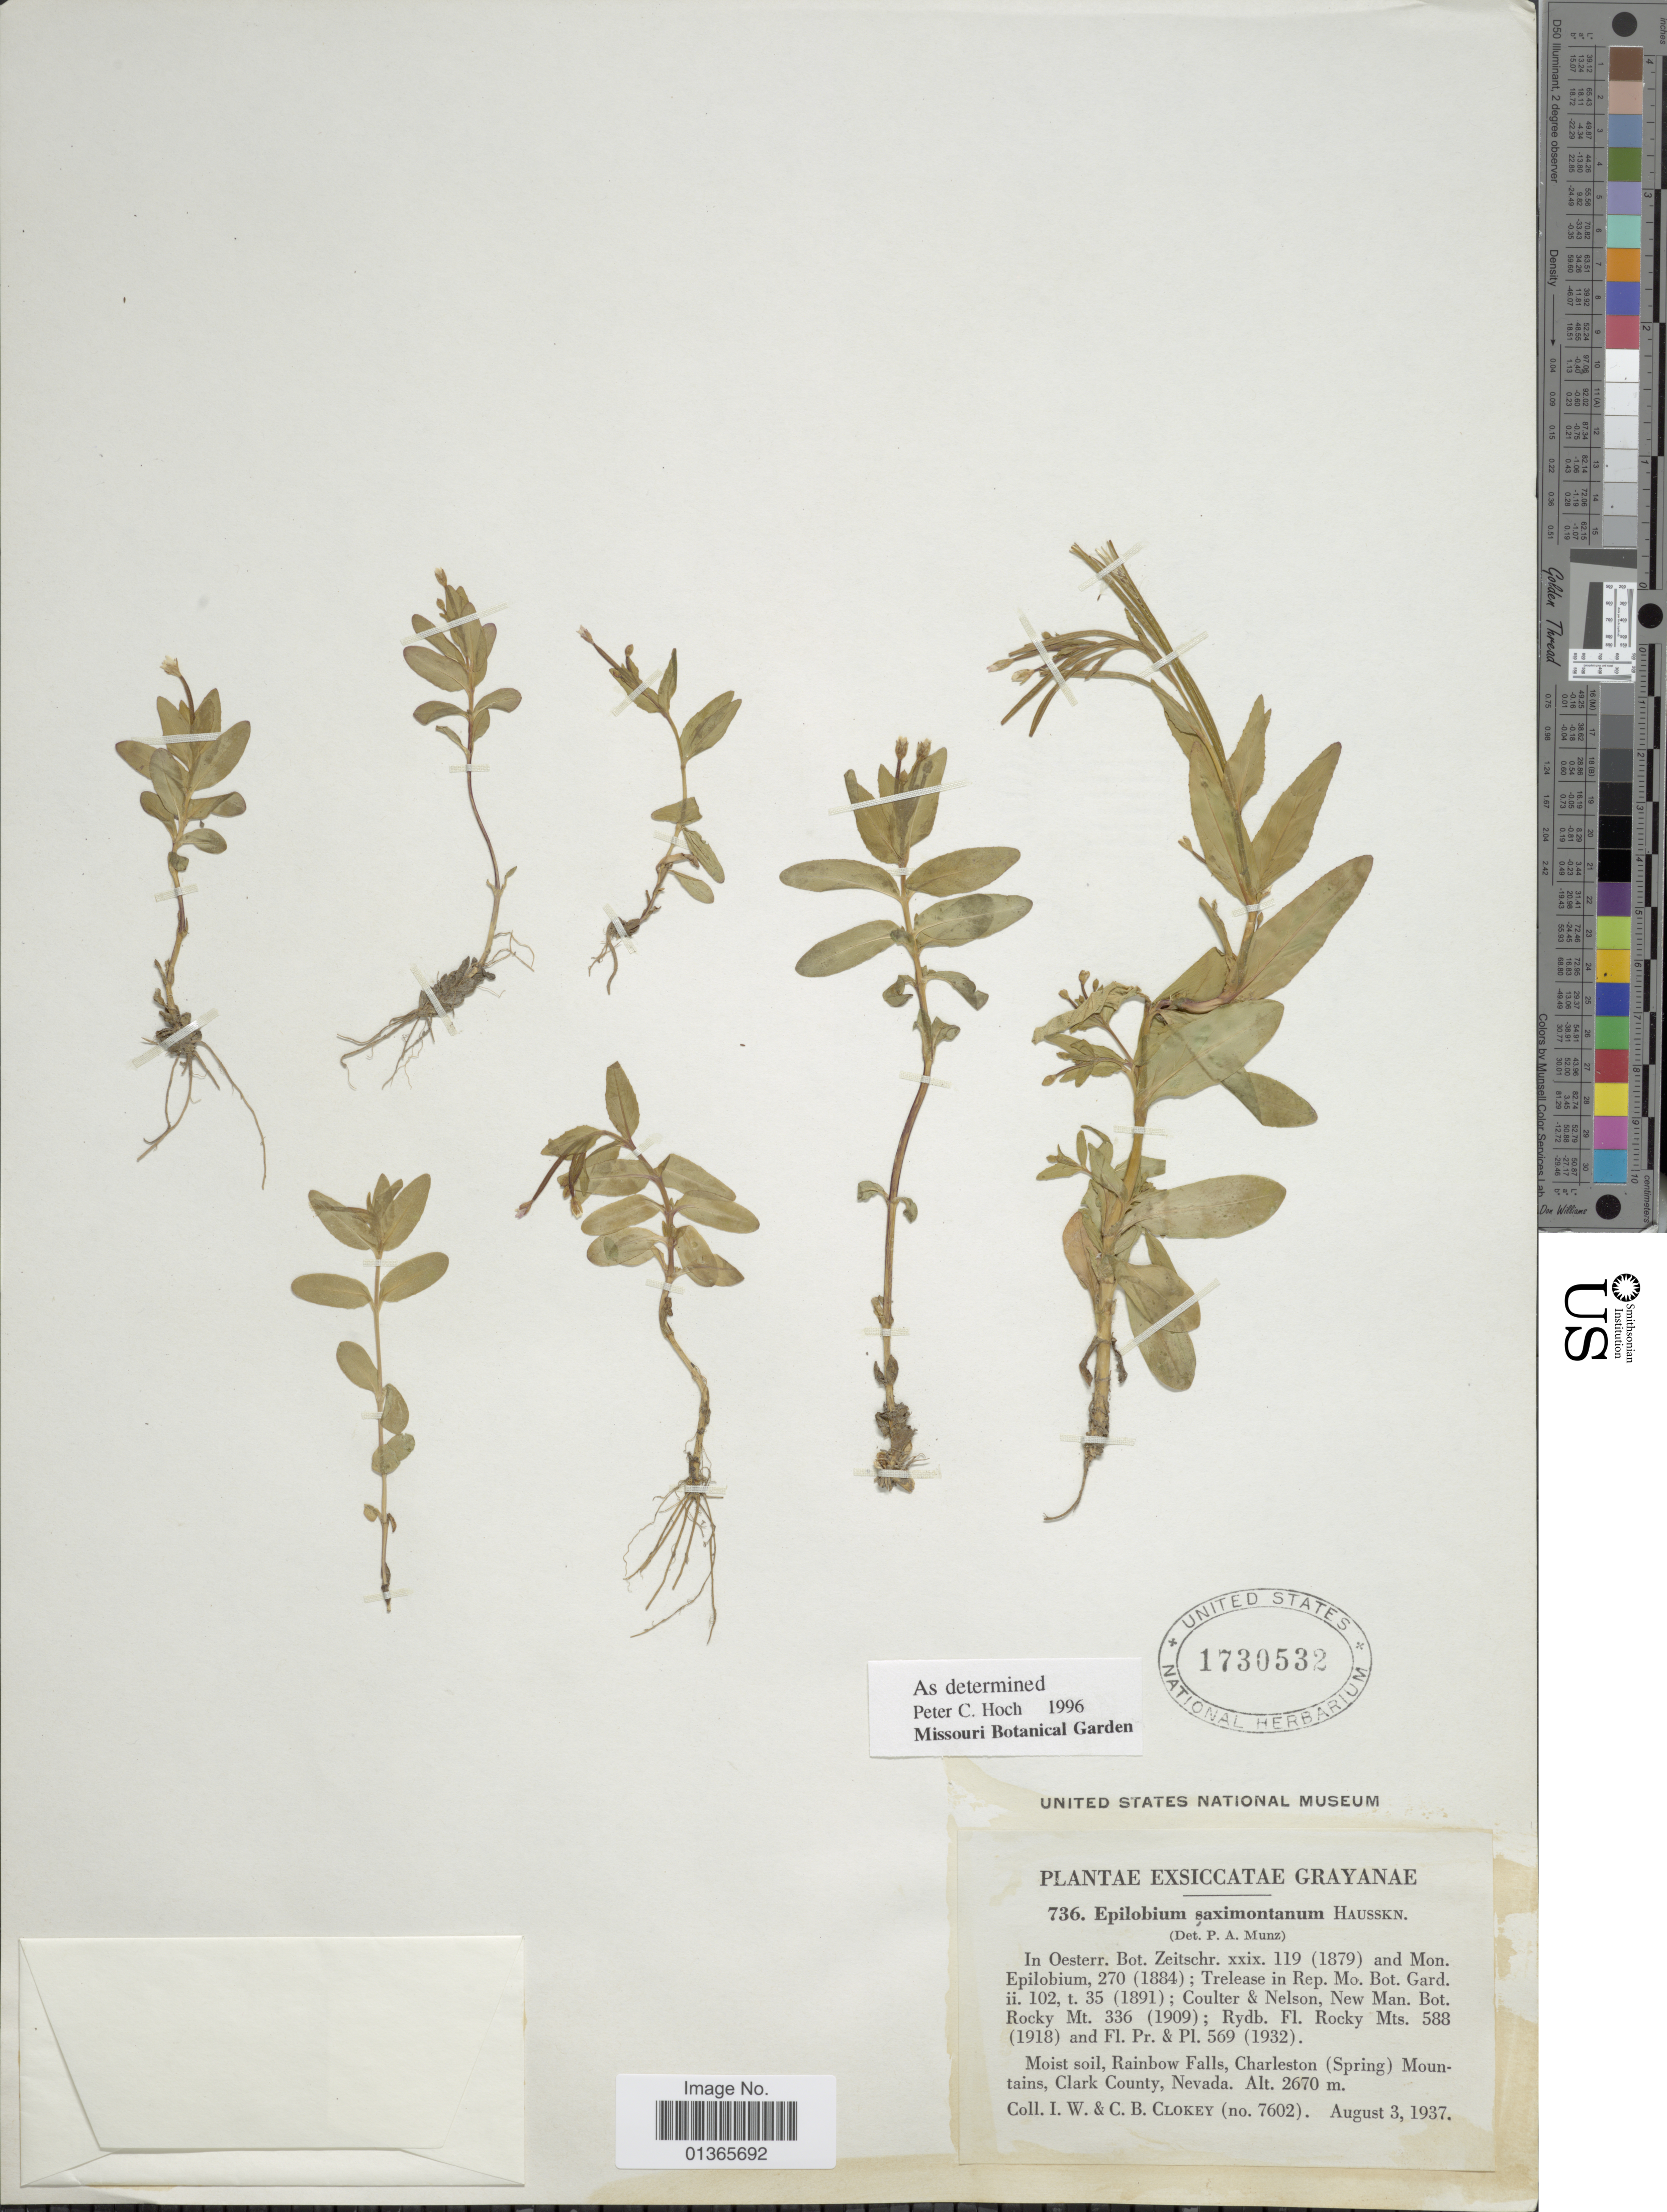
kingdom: Plantae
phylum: Tracheophyta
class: Magnoliopsida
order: Myrtales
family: Onagraceae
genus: Epilobium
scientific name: Epilobium saximontanum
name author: Hausskn.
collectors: I. W. Clokey & C. Clokey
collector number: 736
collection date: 1937-08-03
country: United States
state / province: Nevada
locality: Moist soil, Rainbow Falls, Charleston (Spring) Mountains, Clark County.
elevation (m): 2670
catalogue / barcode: US 1730532